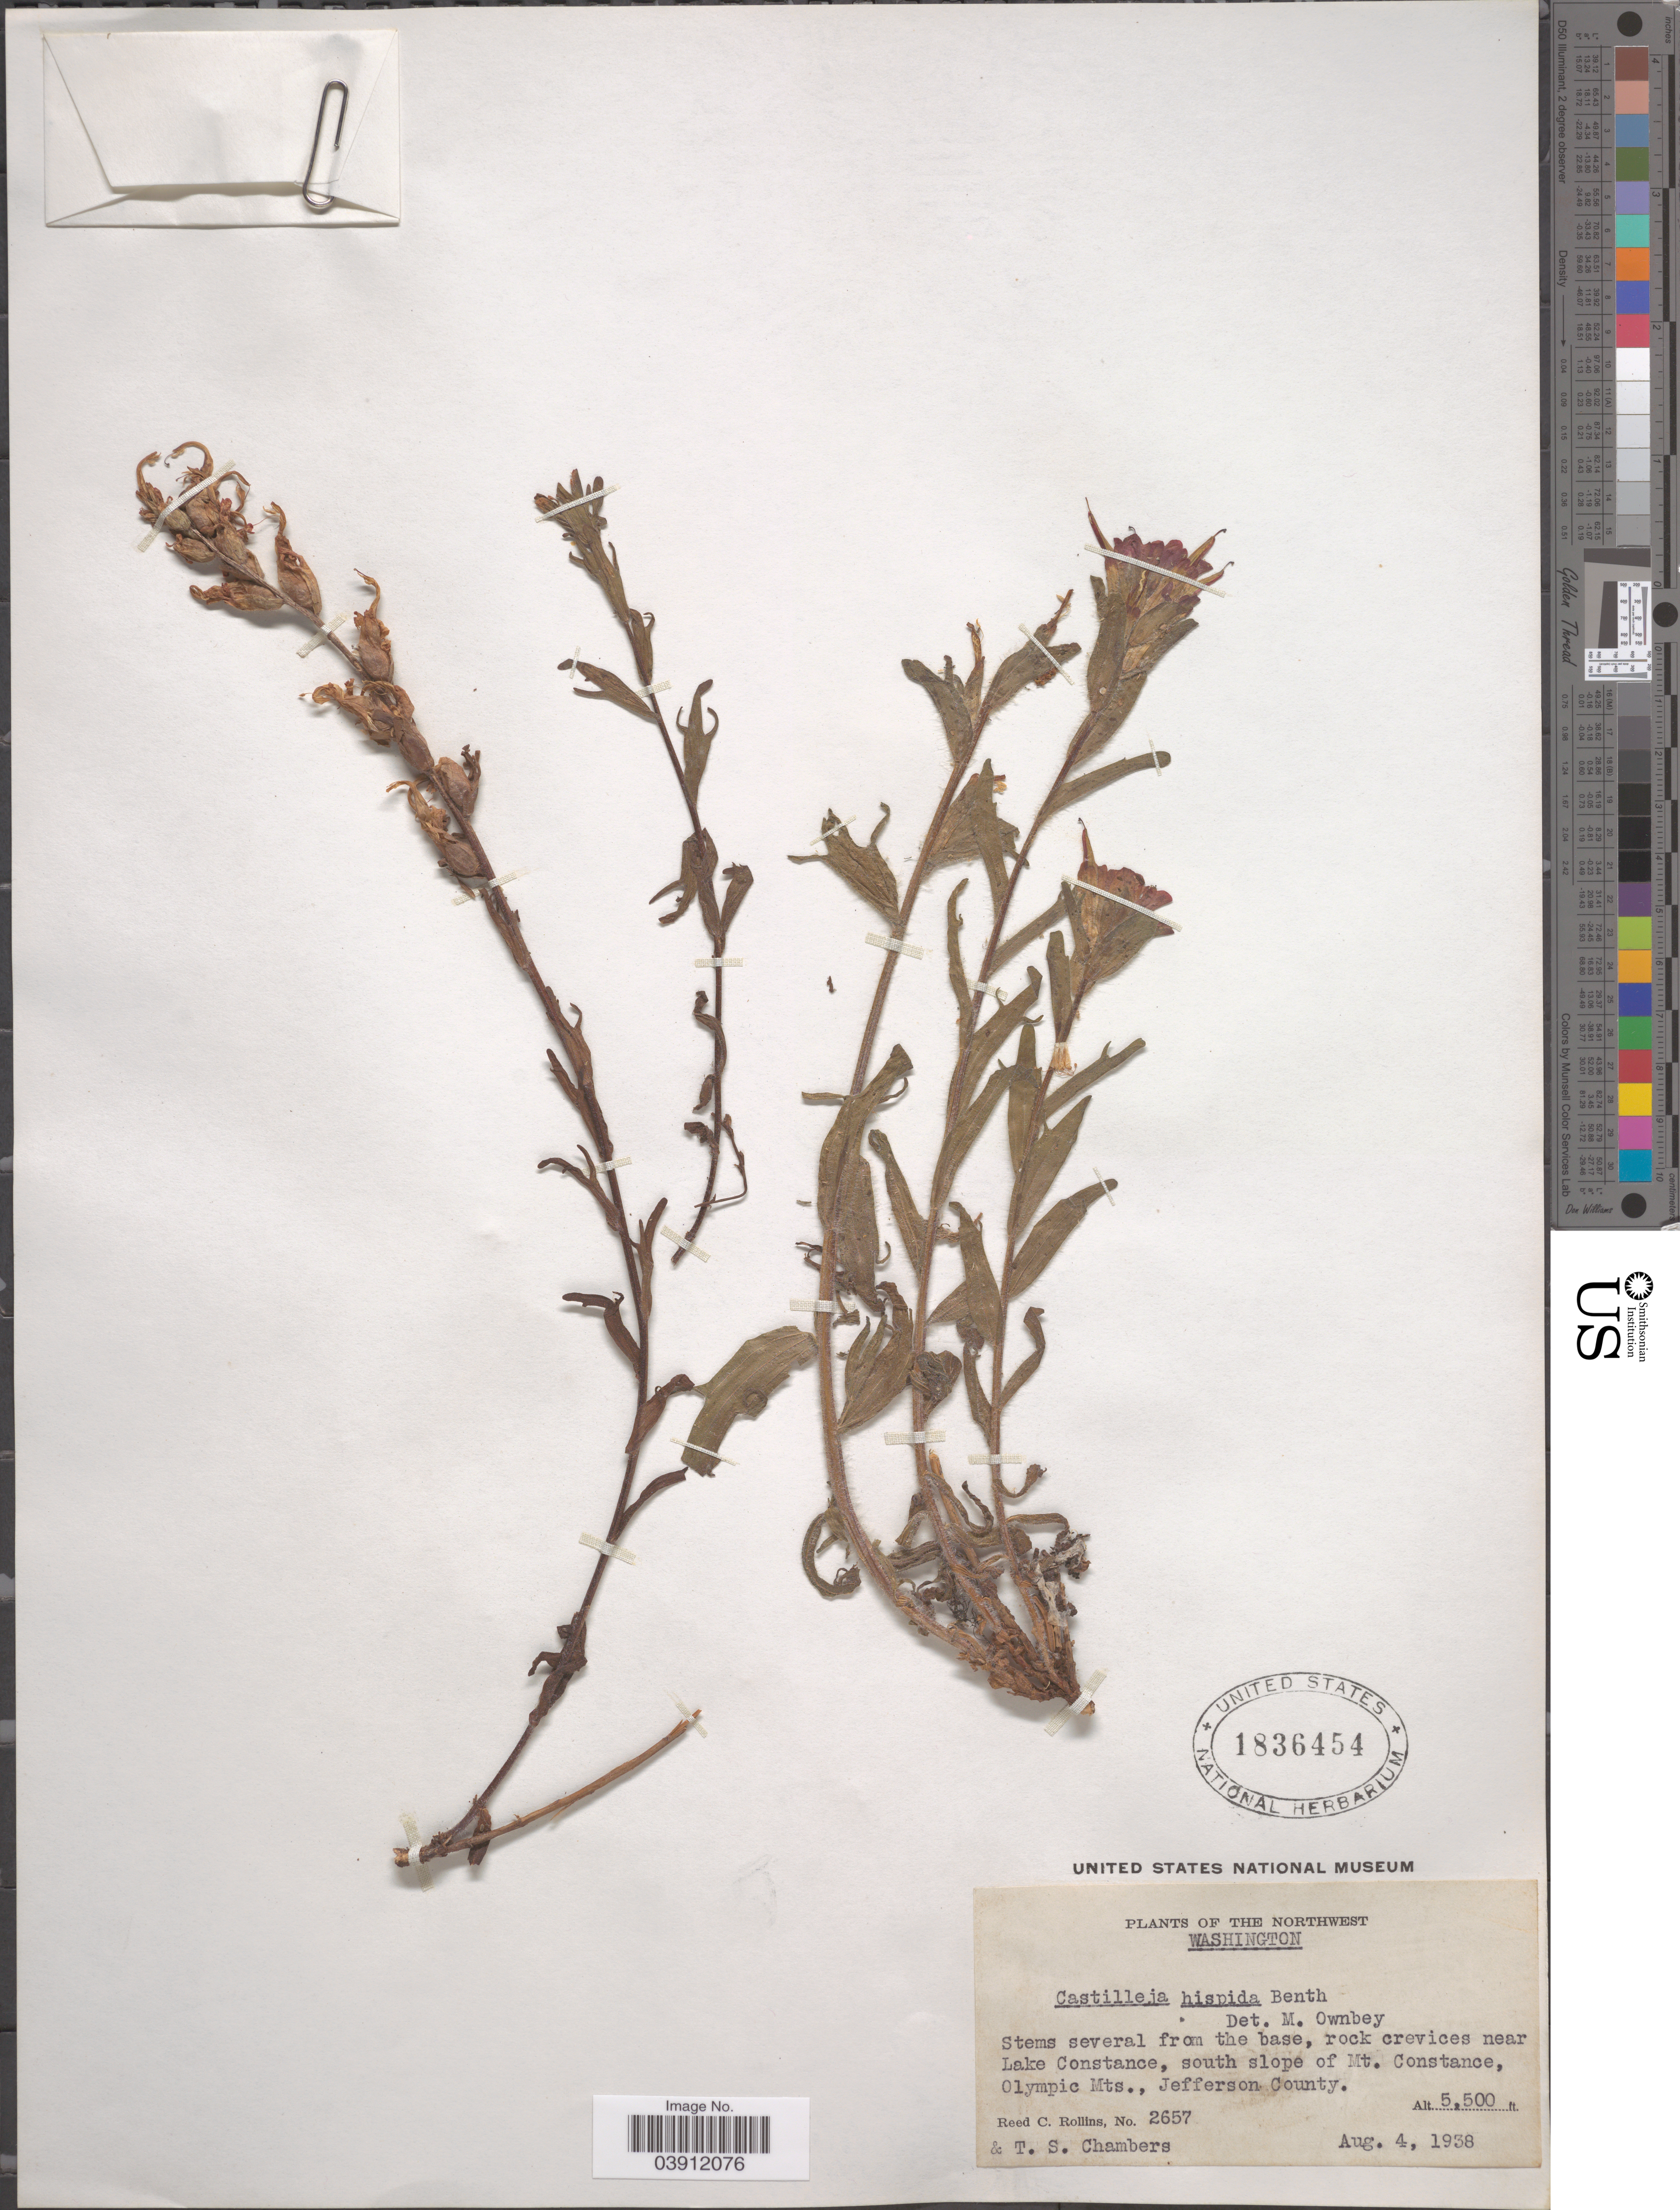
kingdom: Plantae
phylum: Tracheophyta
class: Magnoliopsida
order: Lamiales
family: Orobanchaceae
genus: Castilleja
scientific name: Castilleja hispida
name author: Benth. ex Hook.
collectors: R. C. Rollins & T. Chambers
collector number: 2657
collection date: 1938-08-04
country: United States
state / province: Washington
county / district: Jefferson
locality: Rock crevices near Lake Constance, south slope of Mt. Constance, Olympic Mts., Jefferson County.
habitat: rock crevices near lake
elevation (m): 1676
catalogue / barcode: US 1836454